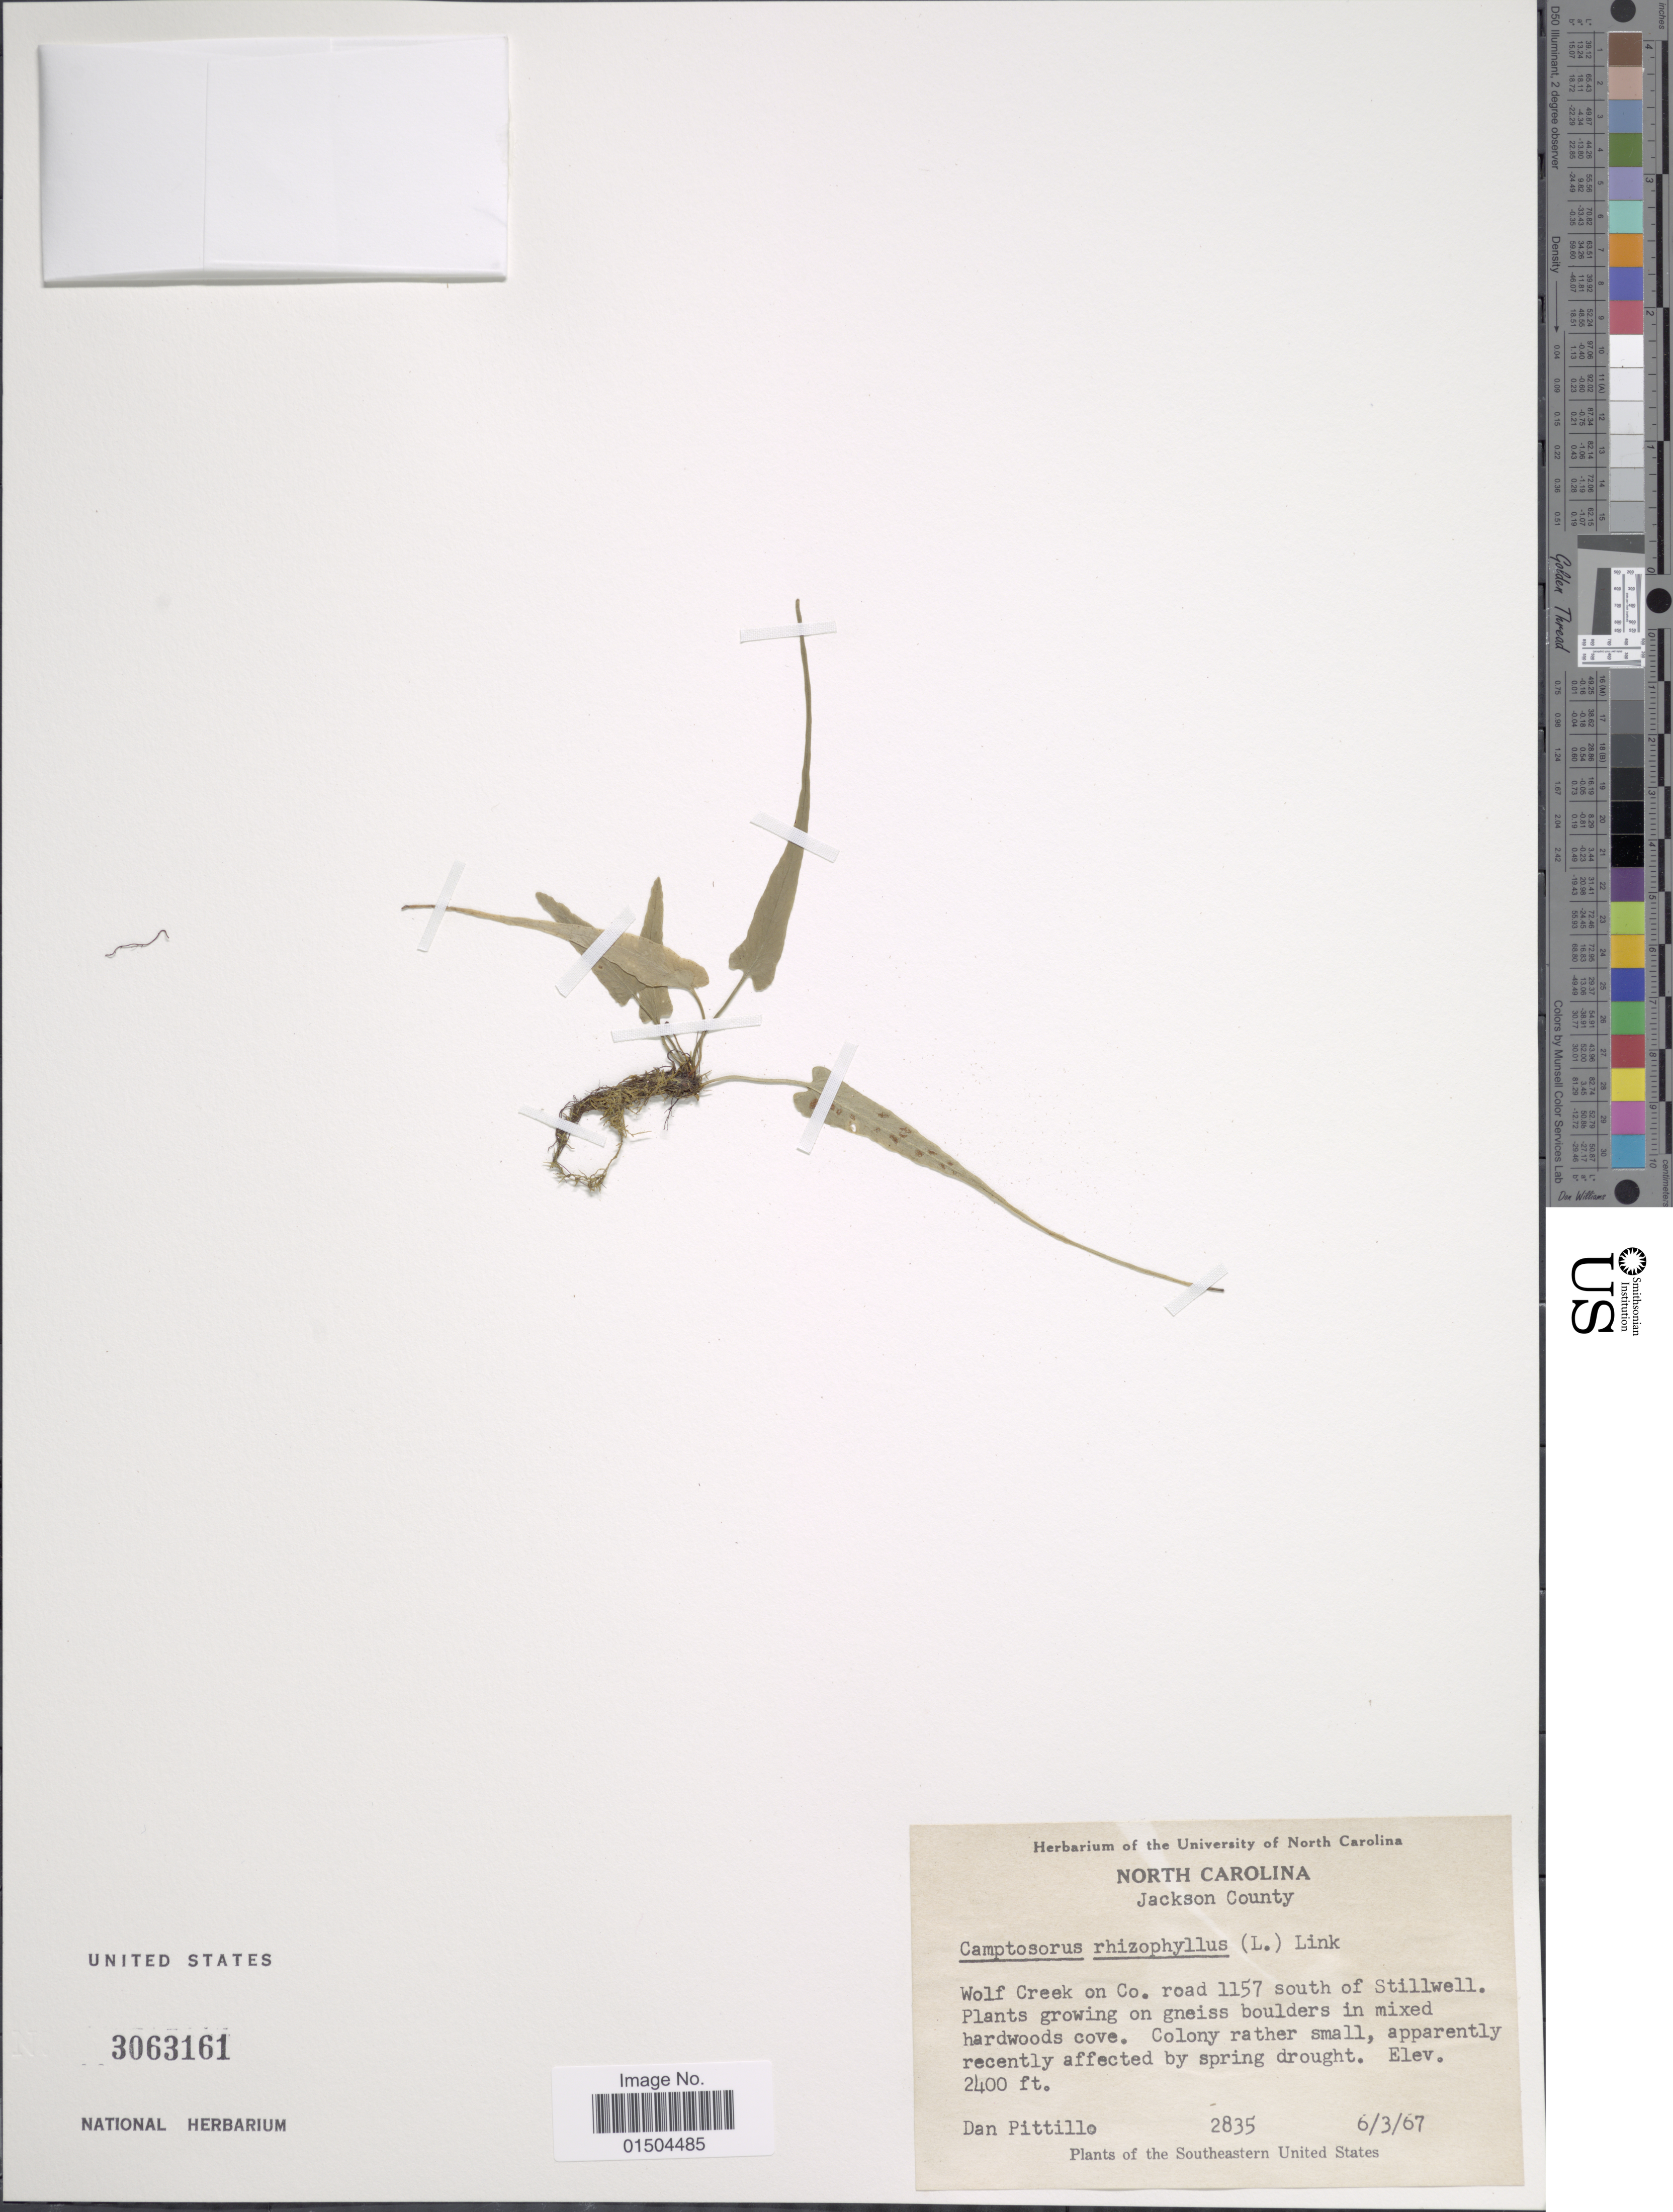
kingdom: Plantae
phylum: Tracheophyta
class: Polypodiopsida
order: Polypodiales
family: Aspleniaceae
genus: Asplenium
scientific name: Asplenium rhizophyllum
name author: L.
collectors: D. Pittillo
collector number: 2835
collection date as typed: Transcribed d/m/y: 3/6/67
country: United States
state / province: North Carolina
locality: Jackson County. Wolf Creek on Co. road 1157 south of Stillwell. Southeastern United States.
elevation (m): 732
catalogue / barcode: US 3063161